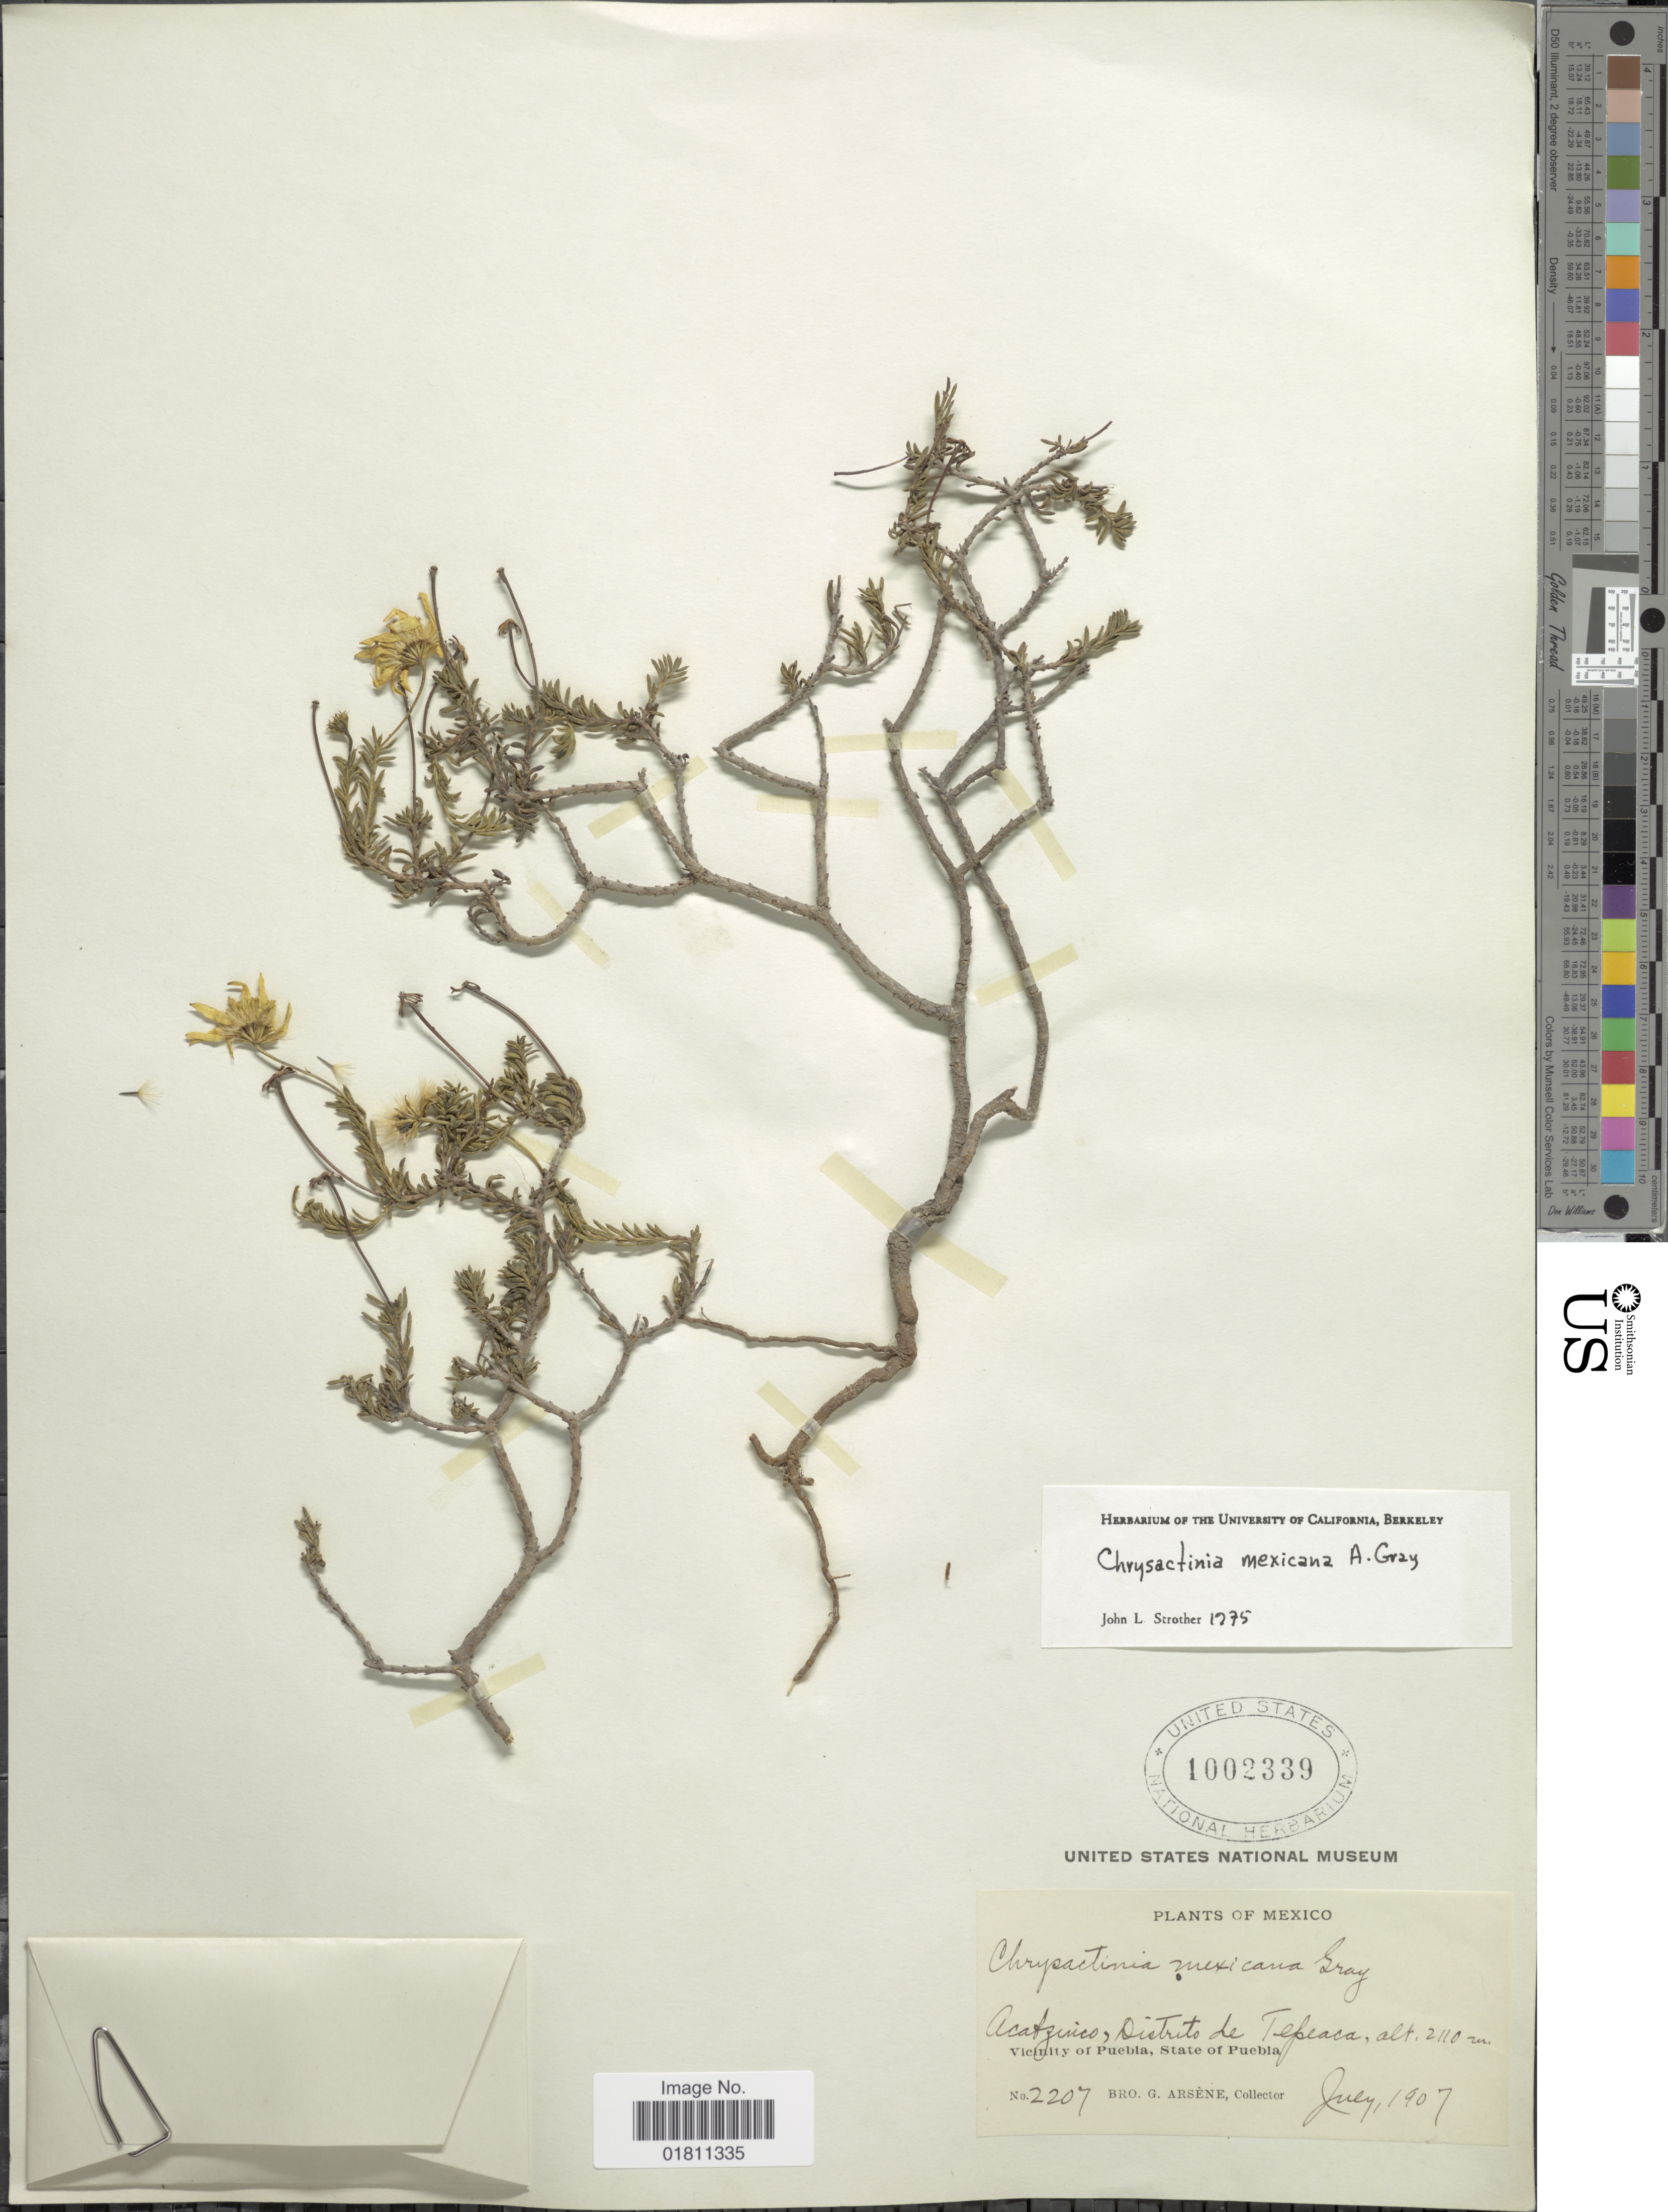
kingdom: Plantae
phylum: Tracheophyta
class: Magnoliopsida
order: Asterales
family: Asteraceae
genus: Chrysactinia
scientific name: Chrysactinia mexicana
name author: A. Gray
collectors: Bro. G. Arsène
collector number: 2207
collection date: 1907-07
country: Mexico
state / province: Puebla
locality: Acatzinco Distrito de Tepeaca. State of Puebla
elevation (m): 2110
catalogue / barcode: US 1002339